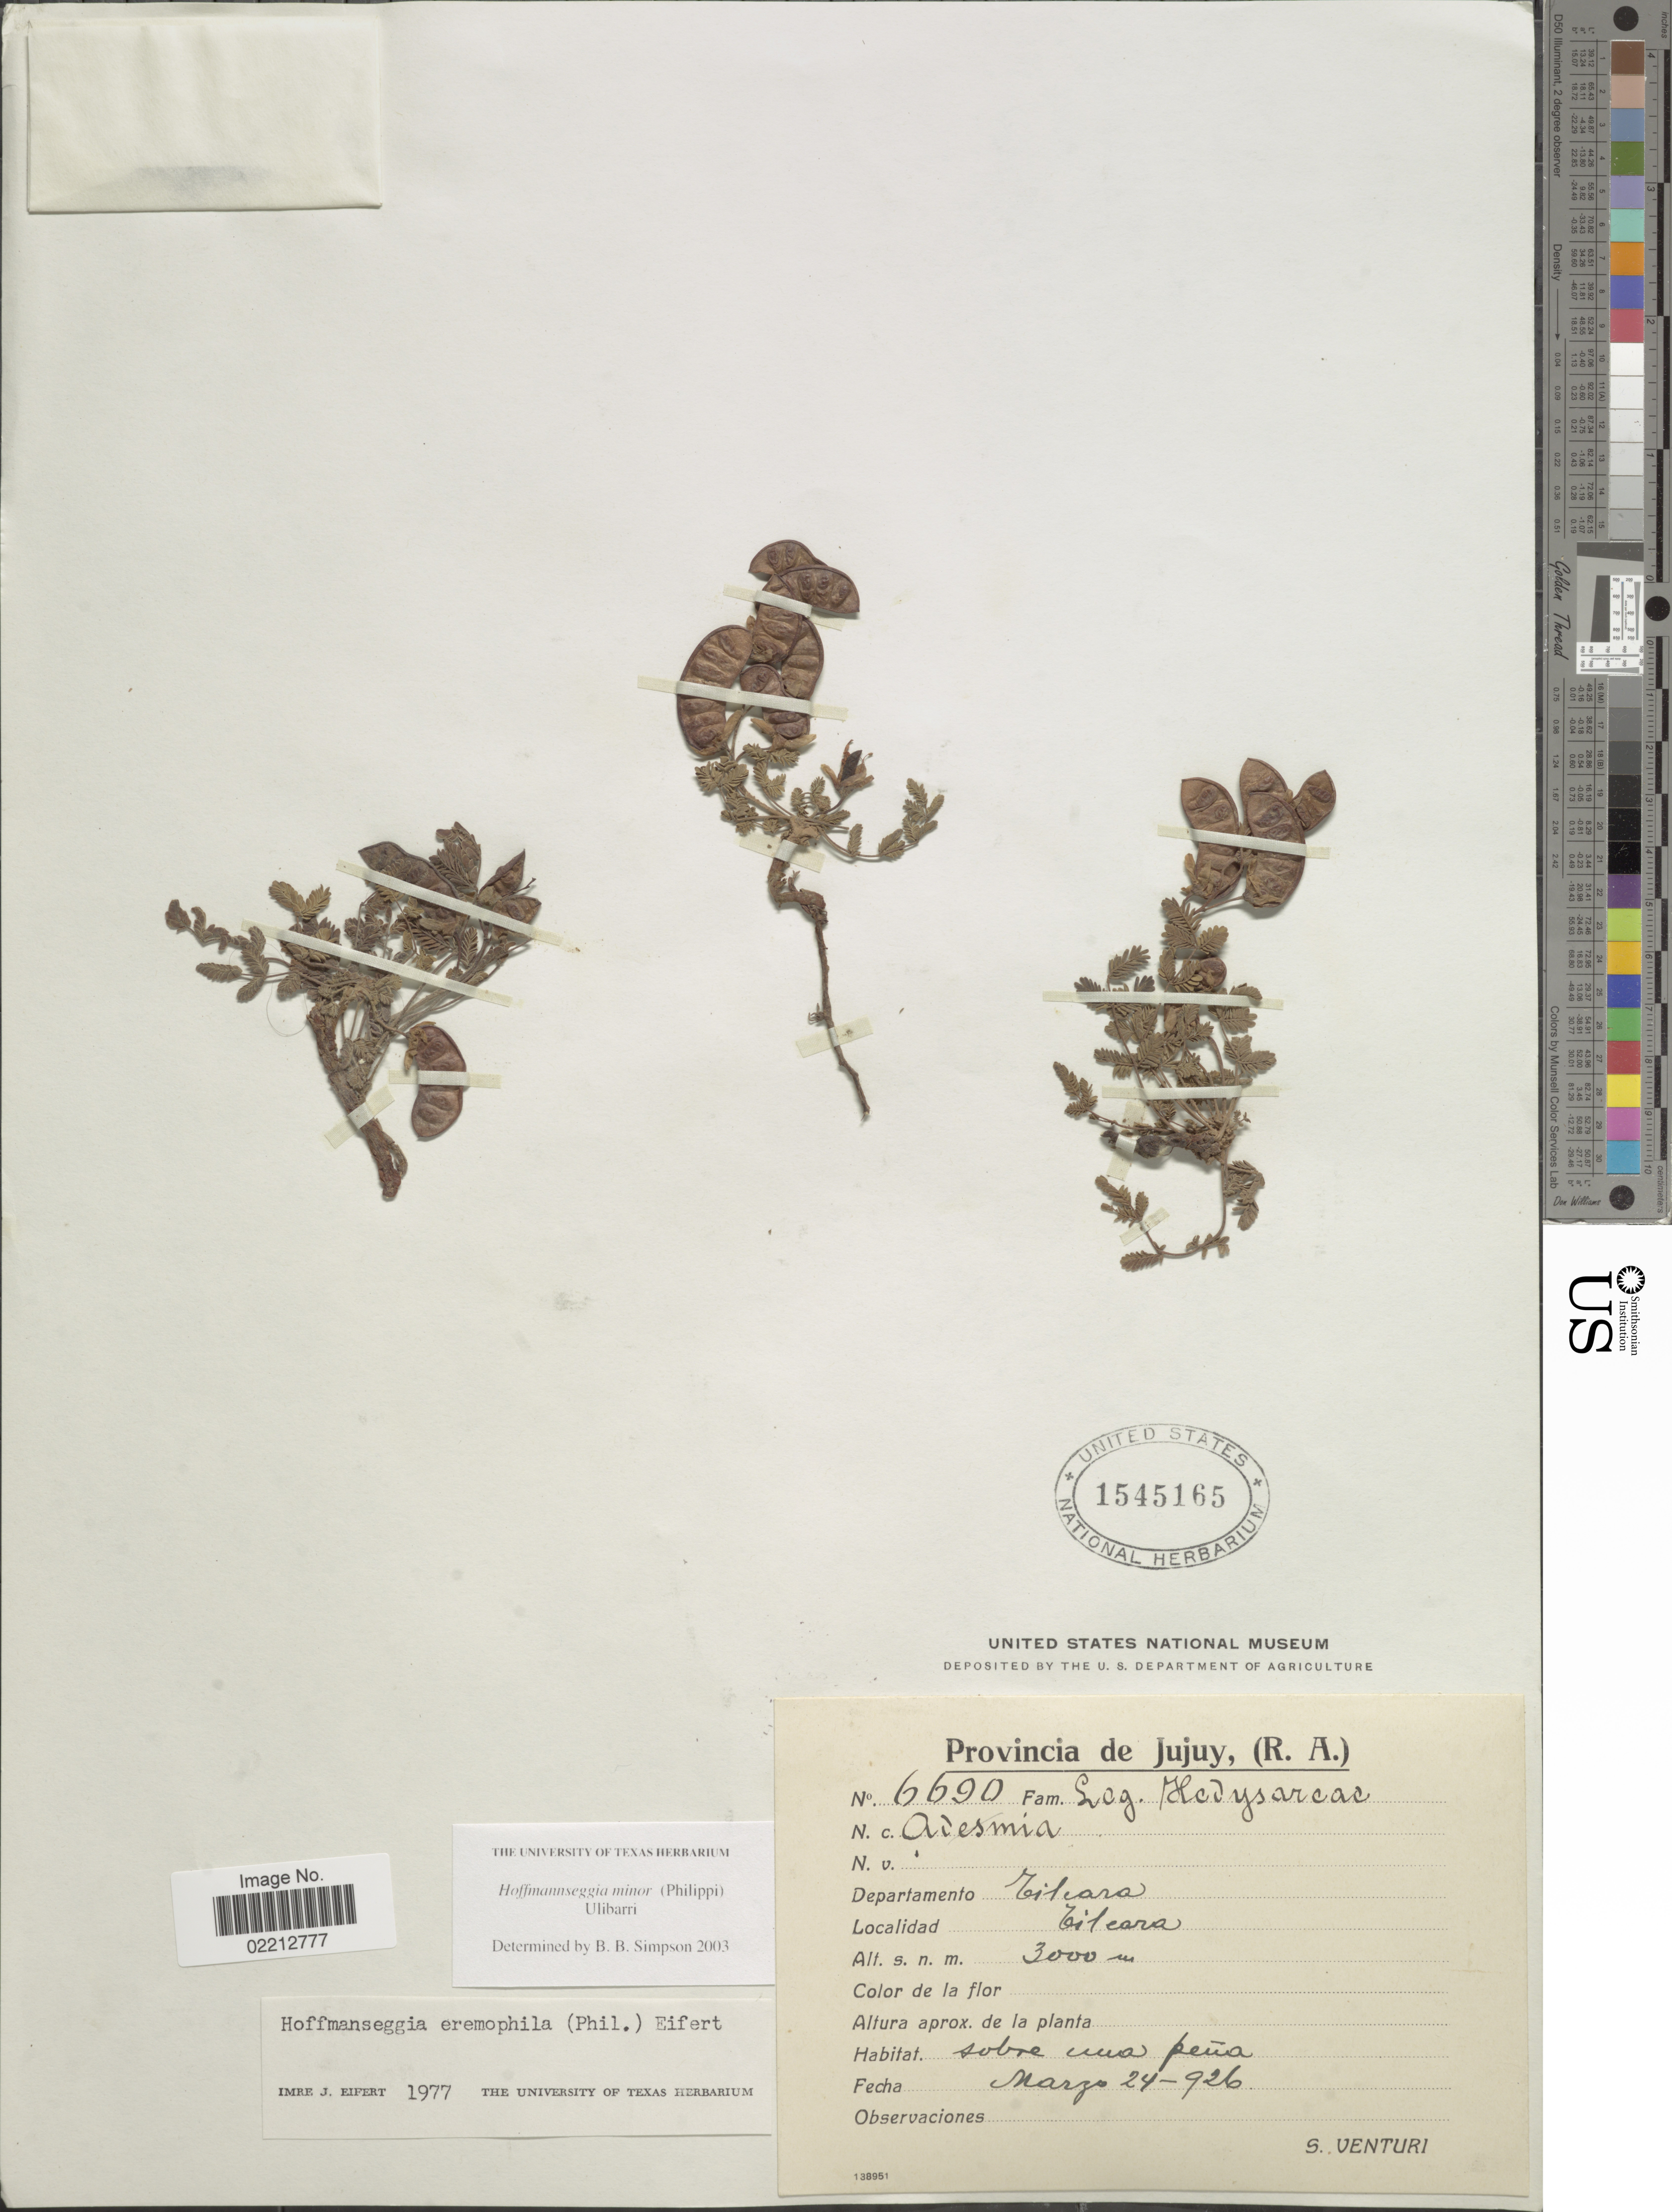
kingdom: Plantae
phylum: Tracheophyta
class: Magnoliopsida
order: Fabales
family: Fabaceae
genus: Hoffmannseggia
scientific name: Hoffmannseggia minor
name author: Phil.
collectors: S. Venturi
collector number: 6690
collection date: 1926-03-25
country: Argentina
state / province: Jujuy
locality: Departamento Tilcara, Tilcara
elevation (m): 3000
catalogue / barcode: US 1545165